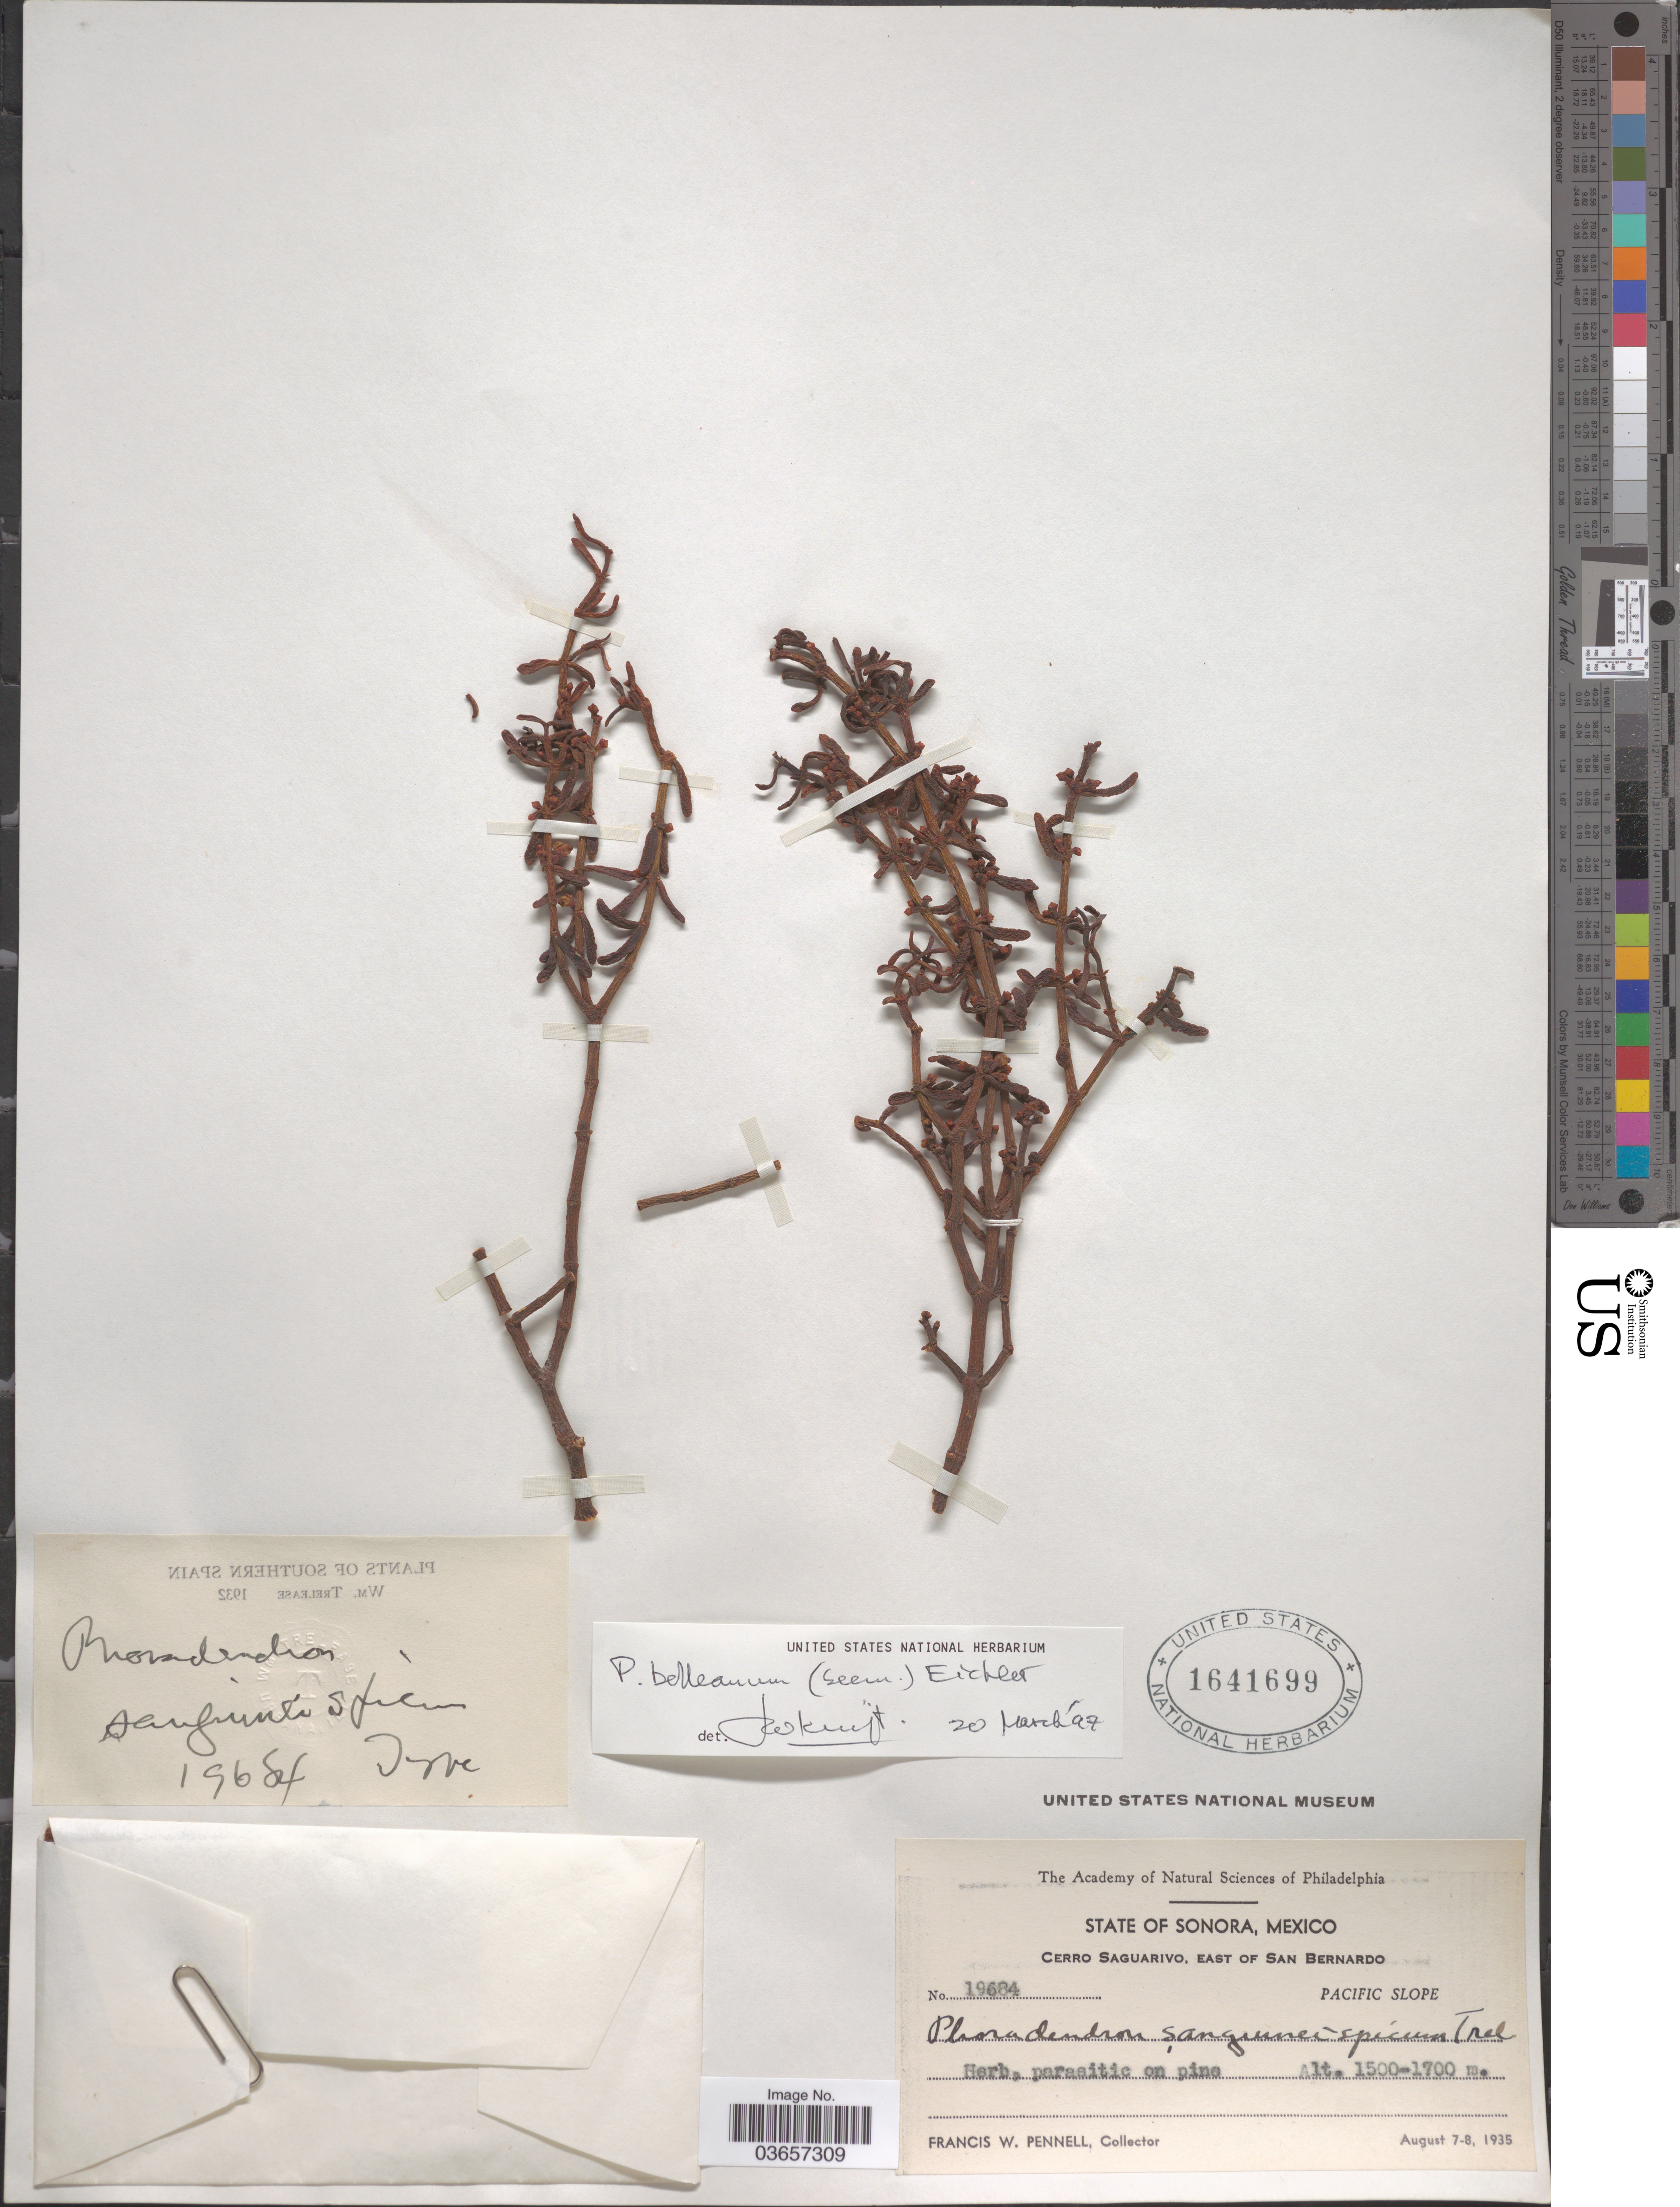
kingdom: Plantae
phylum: Tracheophyta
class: Magnoliopsida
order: Santalales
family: Viscaceae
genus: Phoradendron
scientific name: Phoradendron bolleanum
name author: (Seem.) Eichler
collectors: F. W. Pennell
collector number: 19684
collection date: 1935-08-07/1935-08-08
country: Mexico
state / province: Sonora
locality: Cerro Saguarivo, east of San Bernardo. Pacific Slope.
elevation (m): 1500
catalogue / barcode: US 1641699